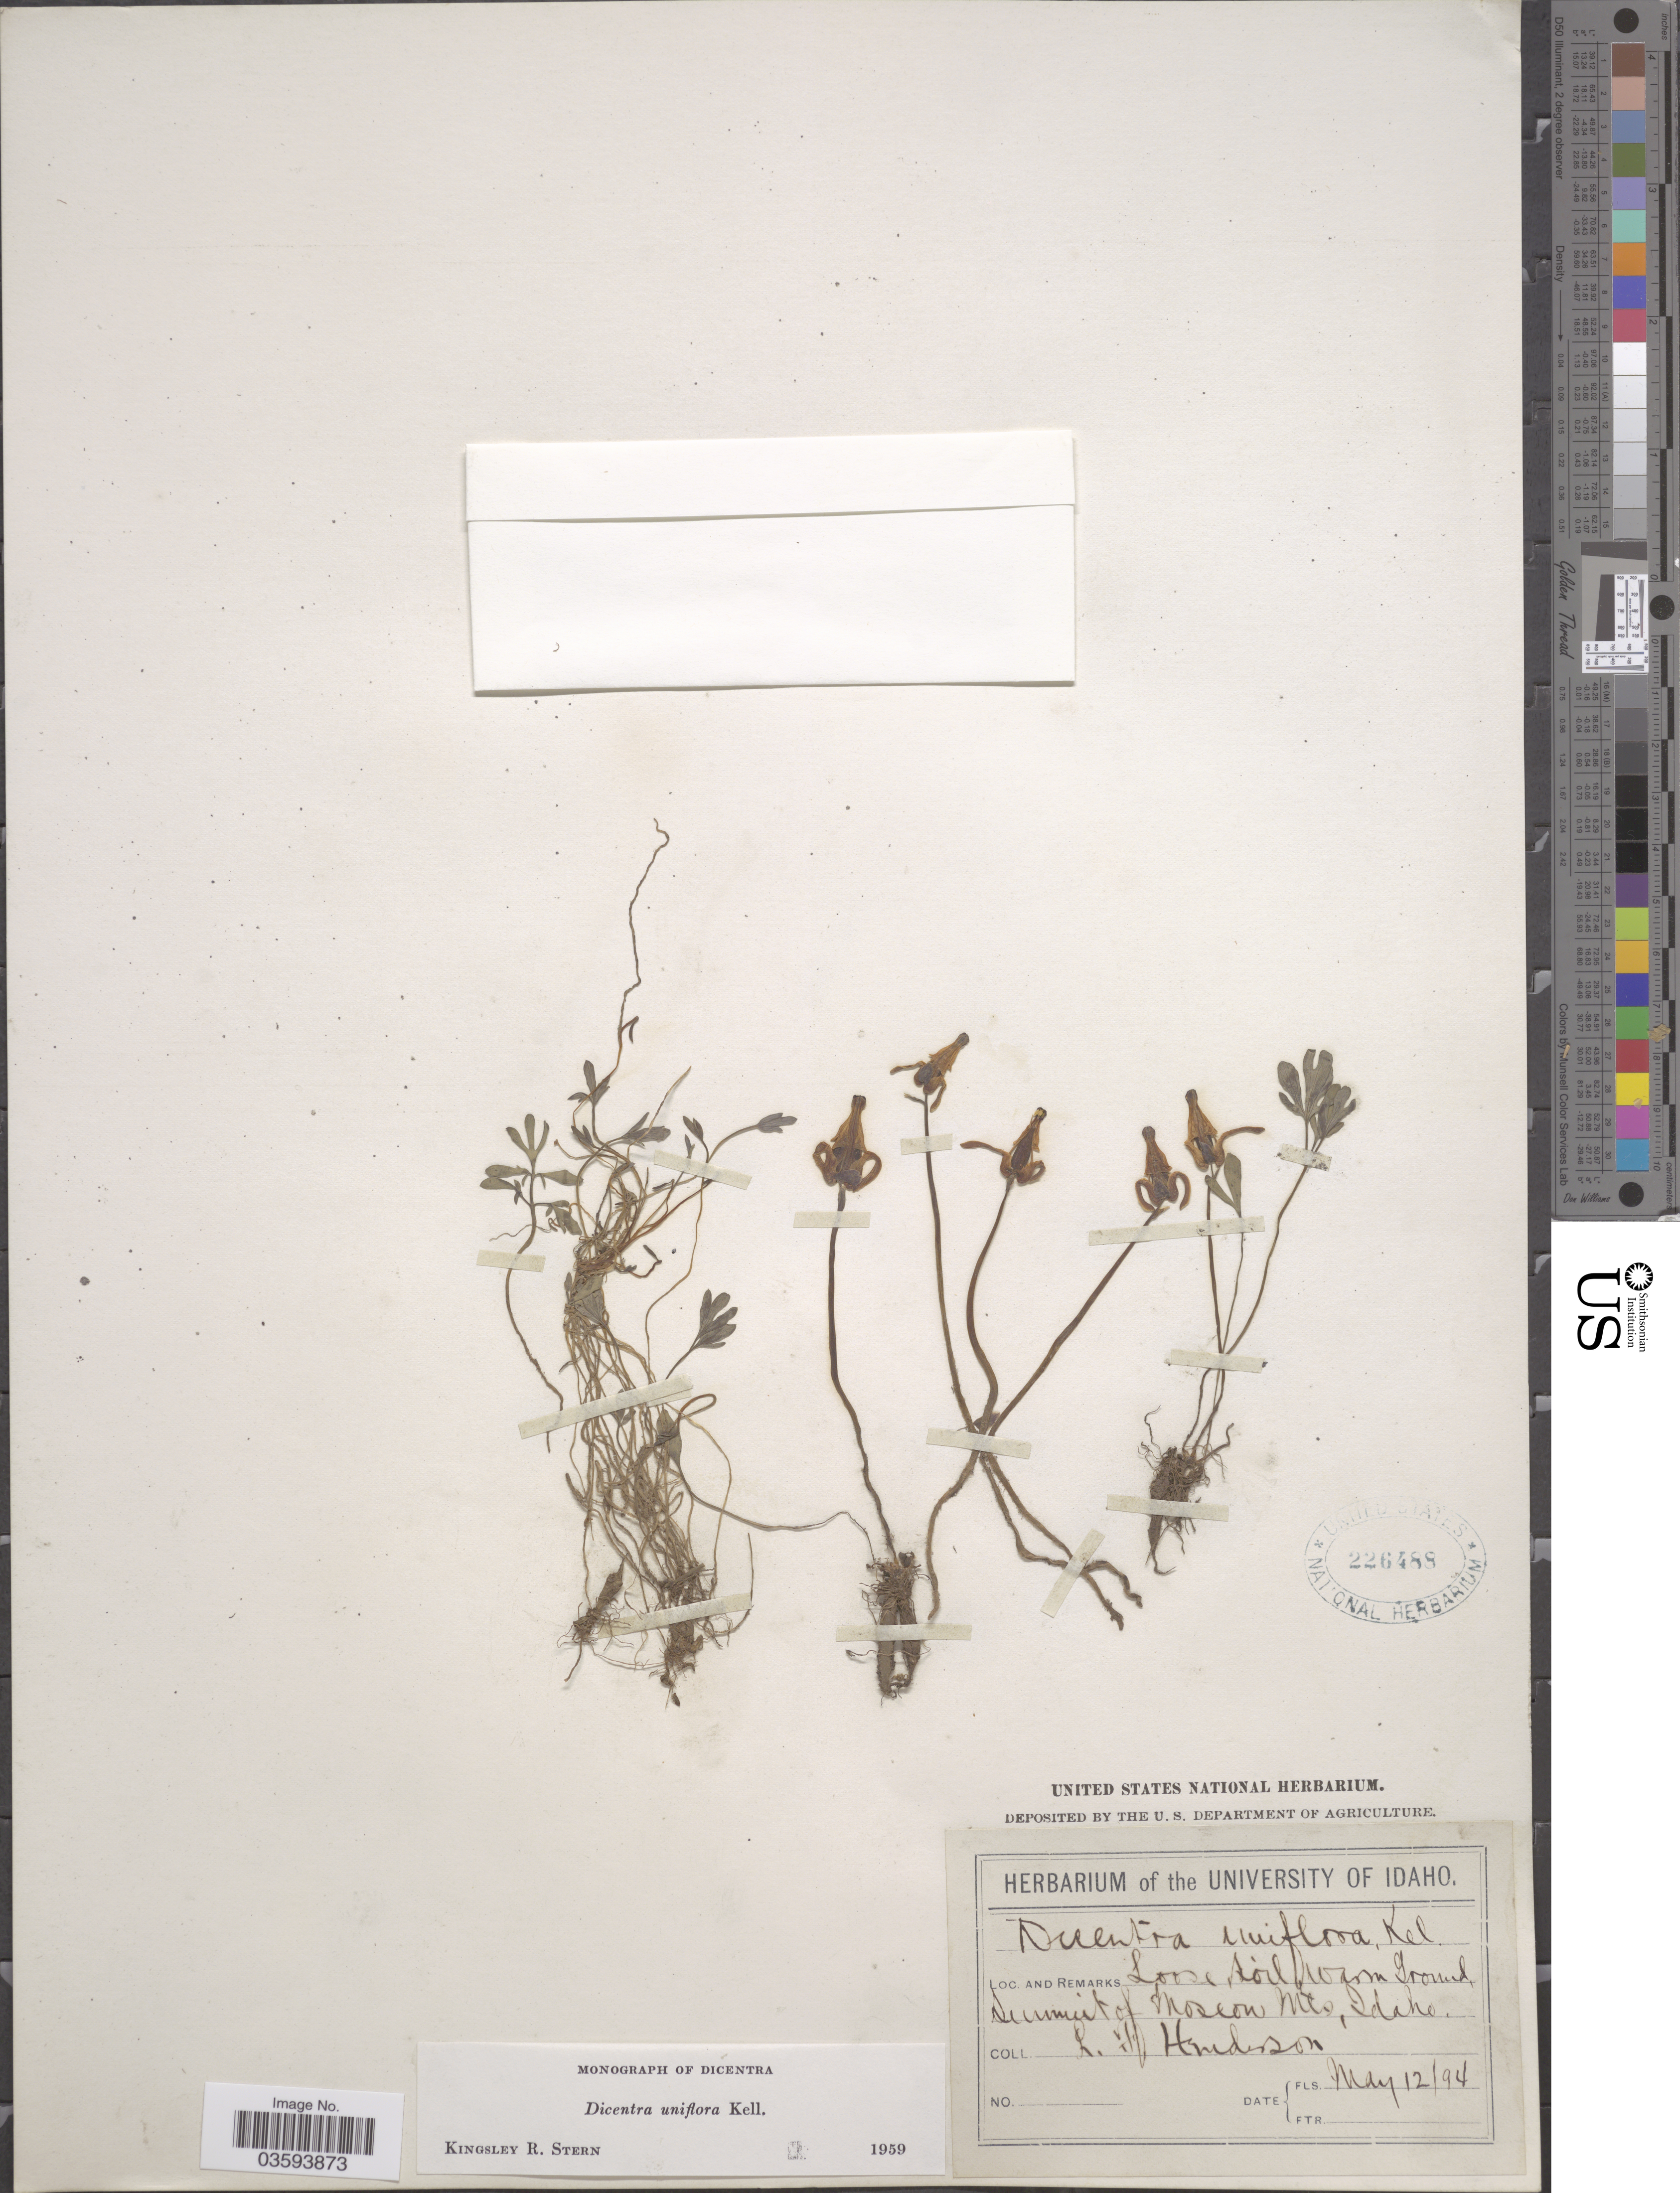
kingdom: Plantae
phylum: Tracheophyta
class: Magnoliopsida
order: Ranunculales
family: Papaveraceae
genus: Dicentra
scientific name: Dicentra uniflora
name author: Kellogg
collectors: L. Henderson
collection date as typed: Transcribed d/m/y: 12/5/94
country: United States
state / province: Idaho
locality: Summit of Moscow Mts.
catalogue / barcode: US 226488